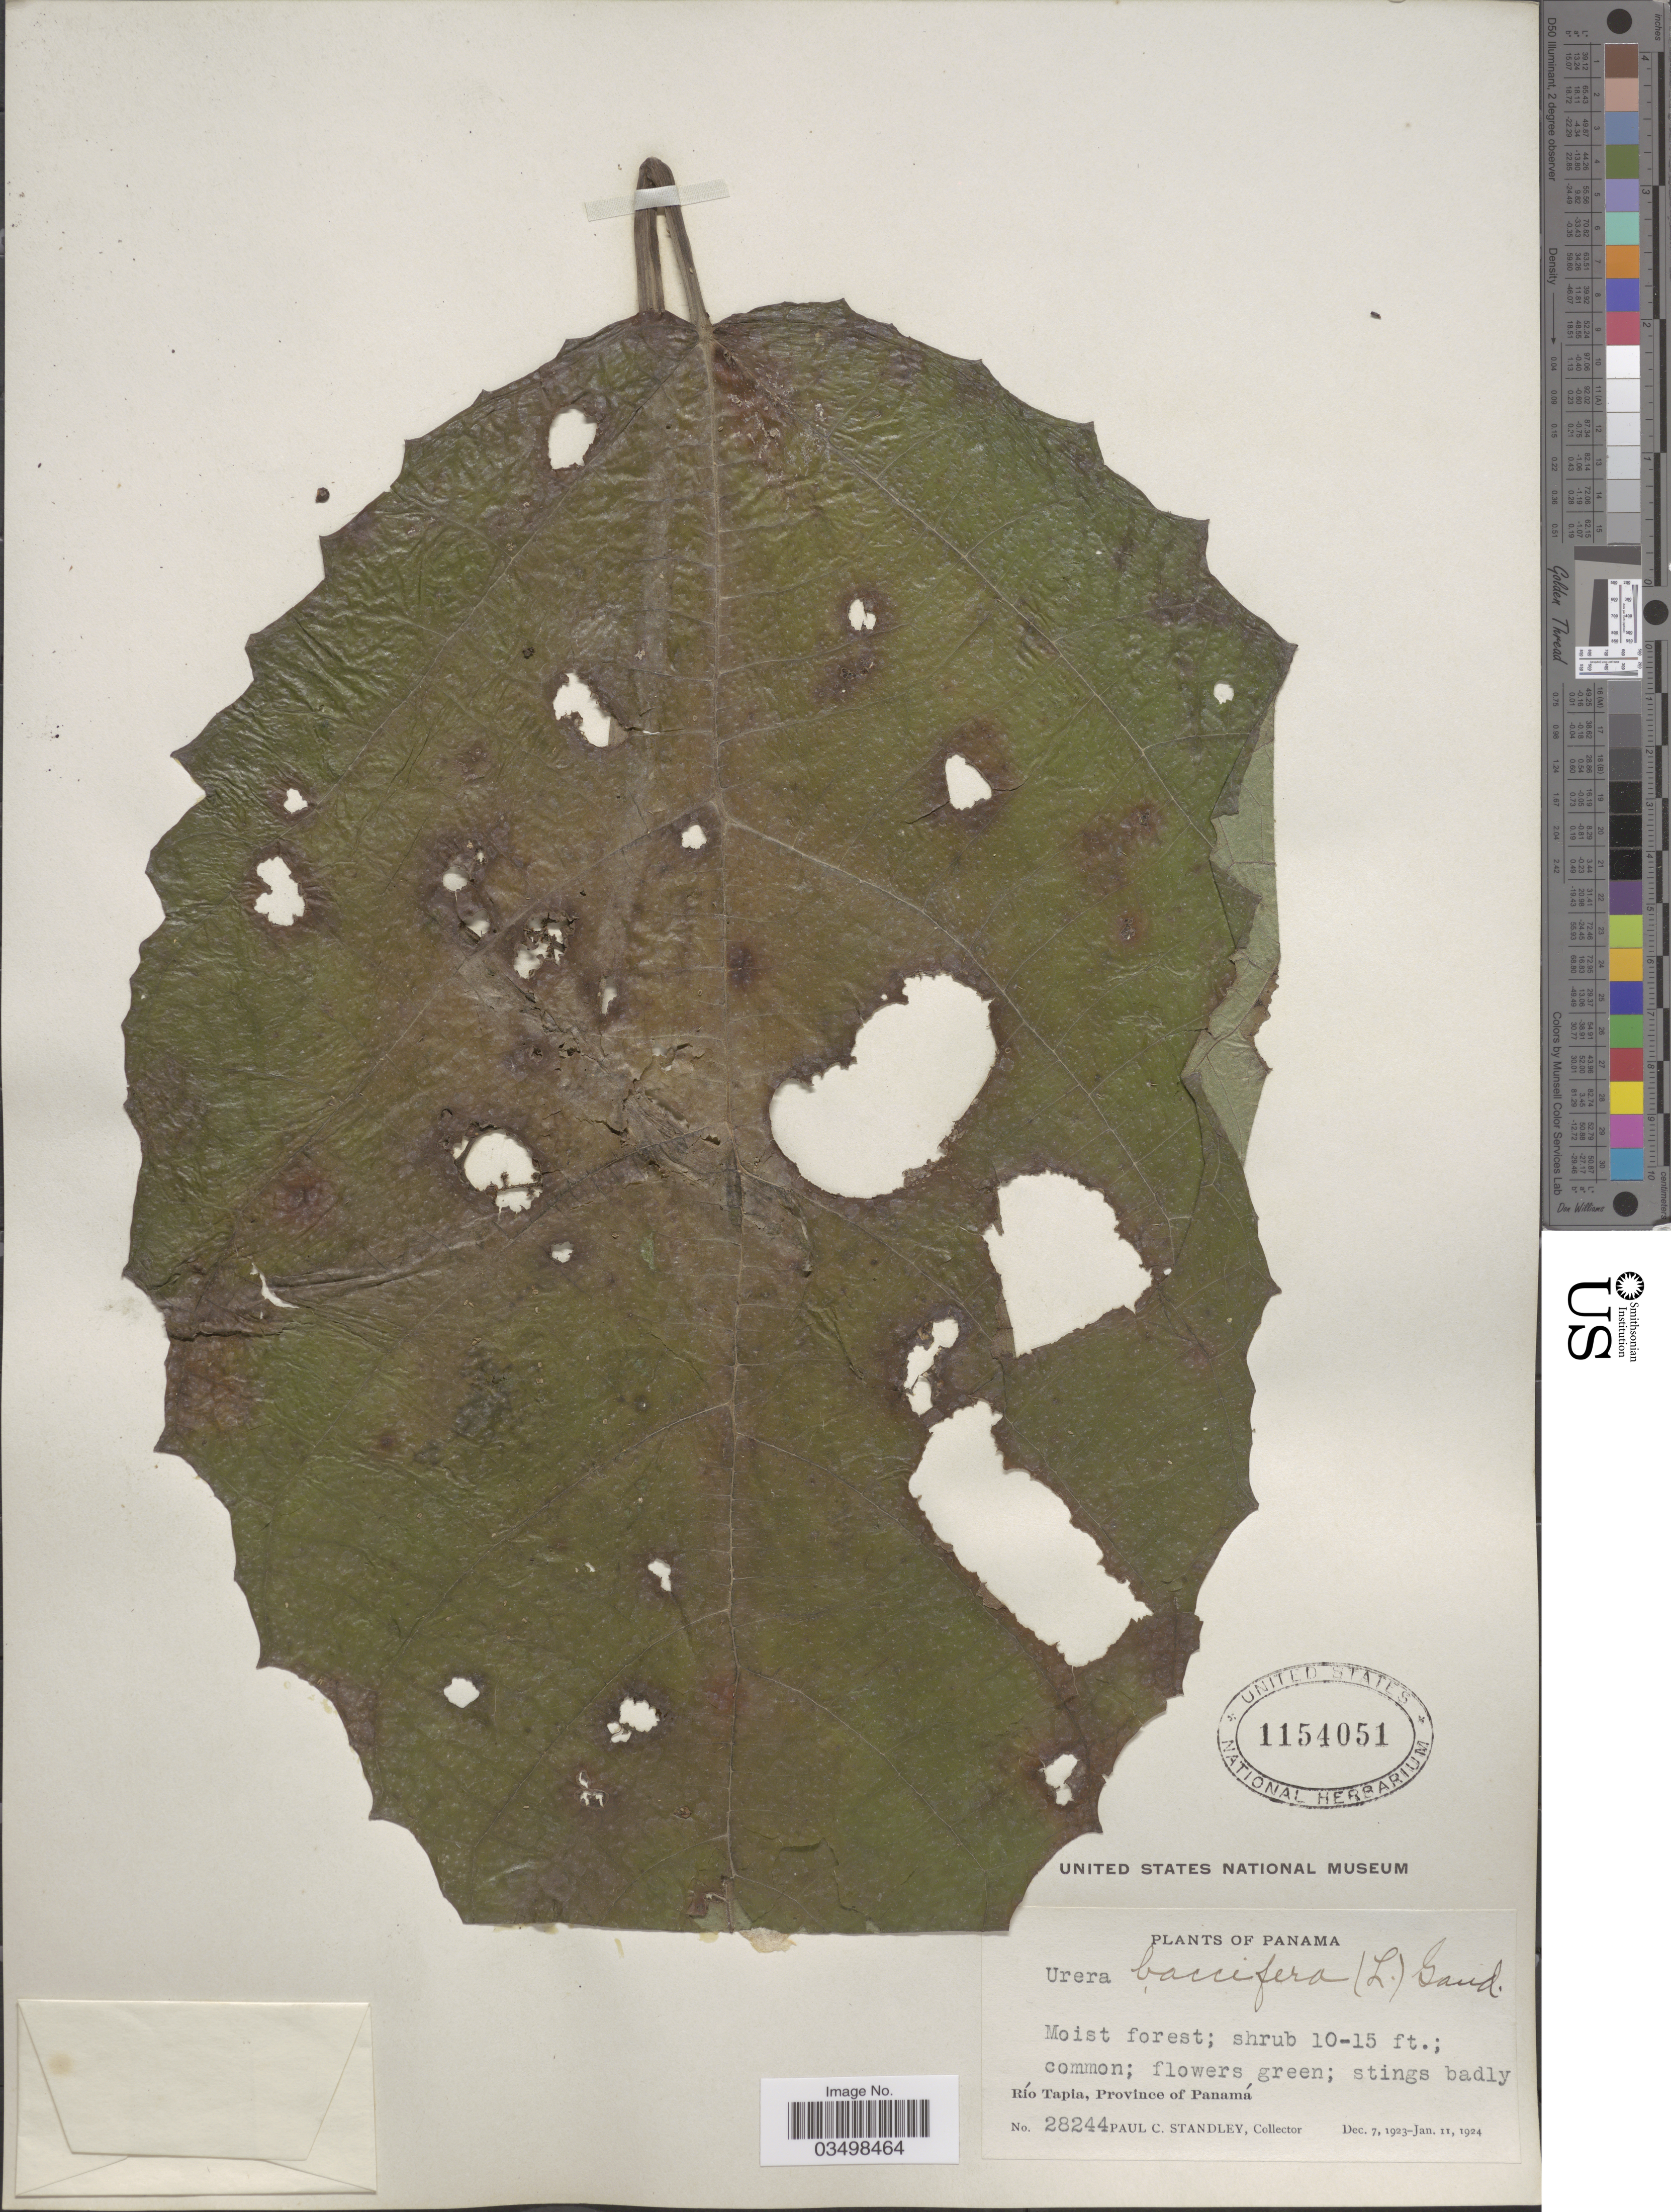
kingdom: Plantae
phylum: Tracheophyta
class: Magnoliopsida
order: Rosales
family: Urticaceae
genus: Urera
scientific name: Urera baccifera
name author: (L.) Gaudich. ex Wedd.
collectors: P. C. Standley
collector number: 28244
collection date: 1923-12-07/1924-01-11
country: Panama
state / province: Panamá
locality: Río Tapia, Province of Panamá.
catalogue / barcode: US 1154051